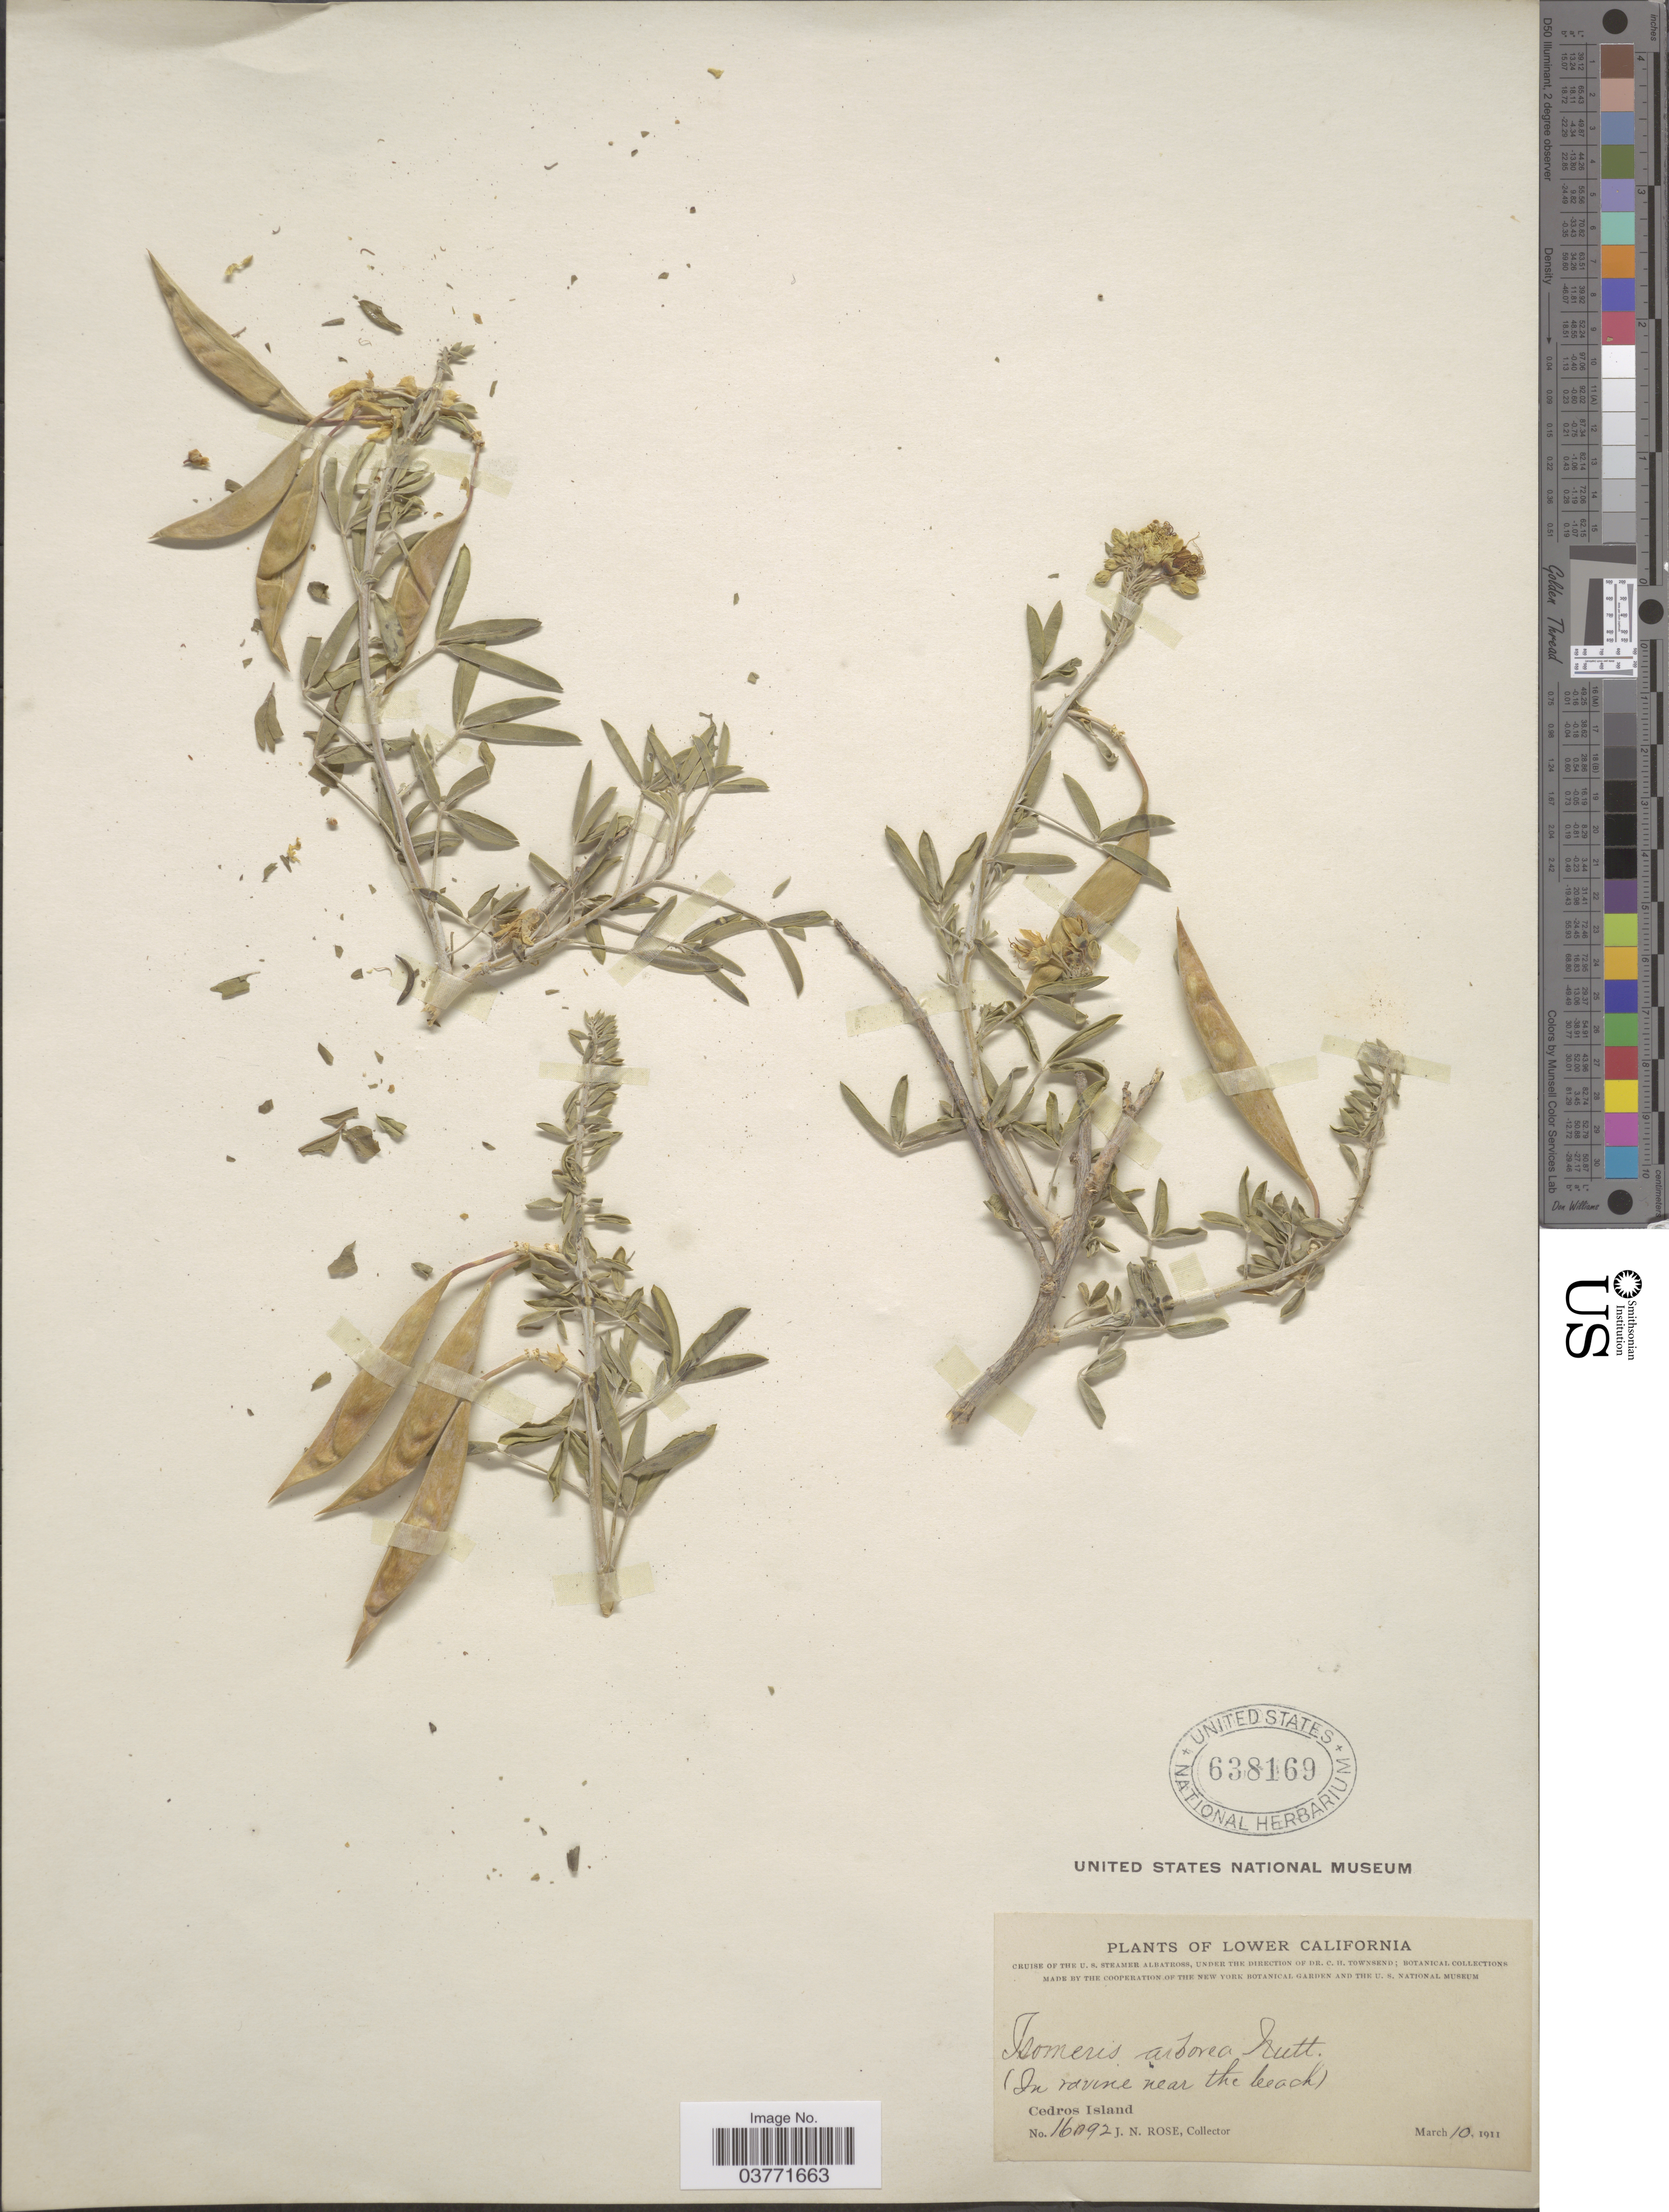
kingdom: Plantae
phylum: Tracheophyta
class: Magnoliopsida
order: Brassicales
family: Cleomaceae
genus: Cleomella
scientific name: Cleomella arborea var. angustata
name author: (Parish) Roalson & J.C. Hall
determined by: Strong, Mark T., (BOT), Smithsonian Institution - National Museum of Natural History (UNITED STATES)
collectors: J. N. Rose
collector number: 16092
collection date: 1911-03-10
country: Mexico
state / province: Baja California Norte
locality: Lower California. (In ravine near the beach). Cedros Island.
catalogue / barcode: US 638169